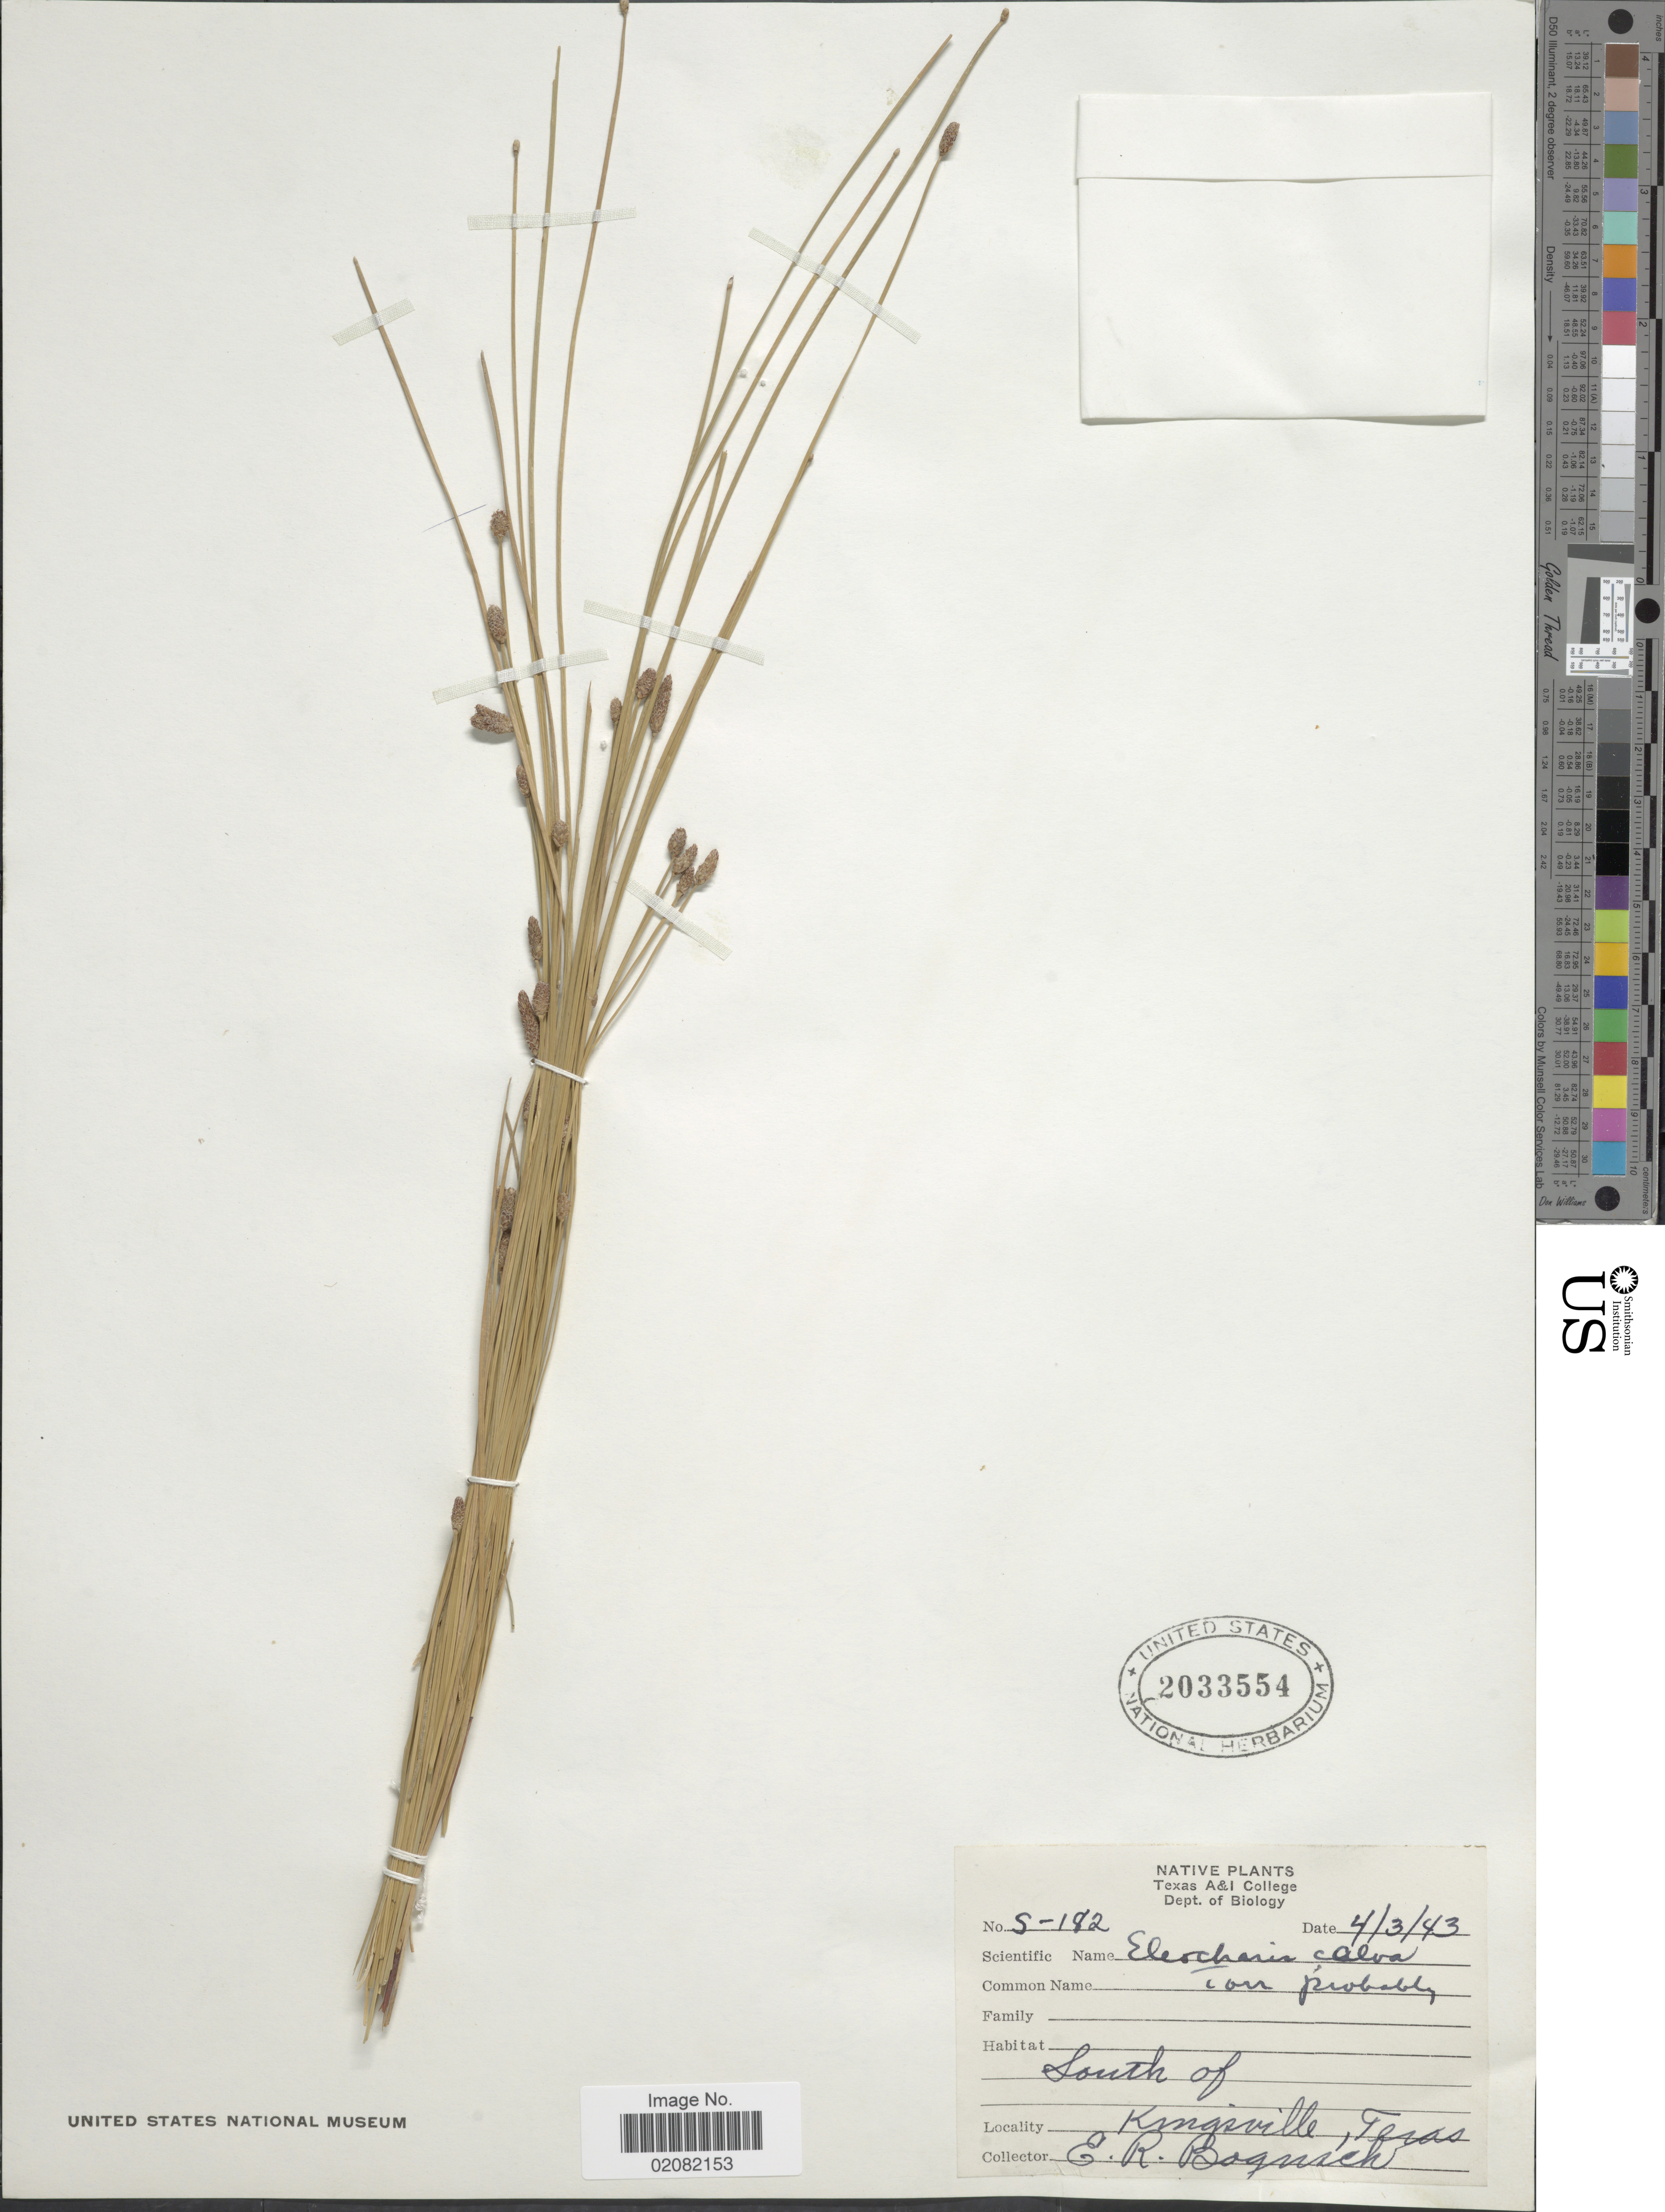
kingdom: Plantae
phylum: Tracheophyta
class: Liliopsida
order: Poales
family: Cyperaceae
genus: Eleocharis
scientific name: Eleocharis erythropoda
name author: Steud.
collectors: E. Bogusch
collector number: S-182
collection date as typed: Transcribed d/m/y: 3/4/43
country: United States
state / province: Texas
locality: Native, South of Kingsville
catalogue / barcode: US 2033554